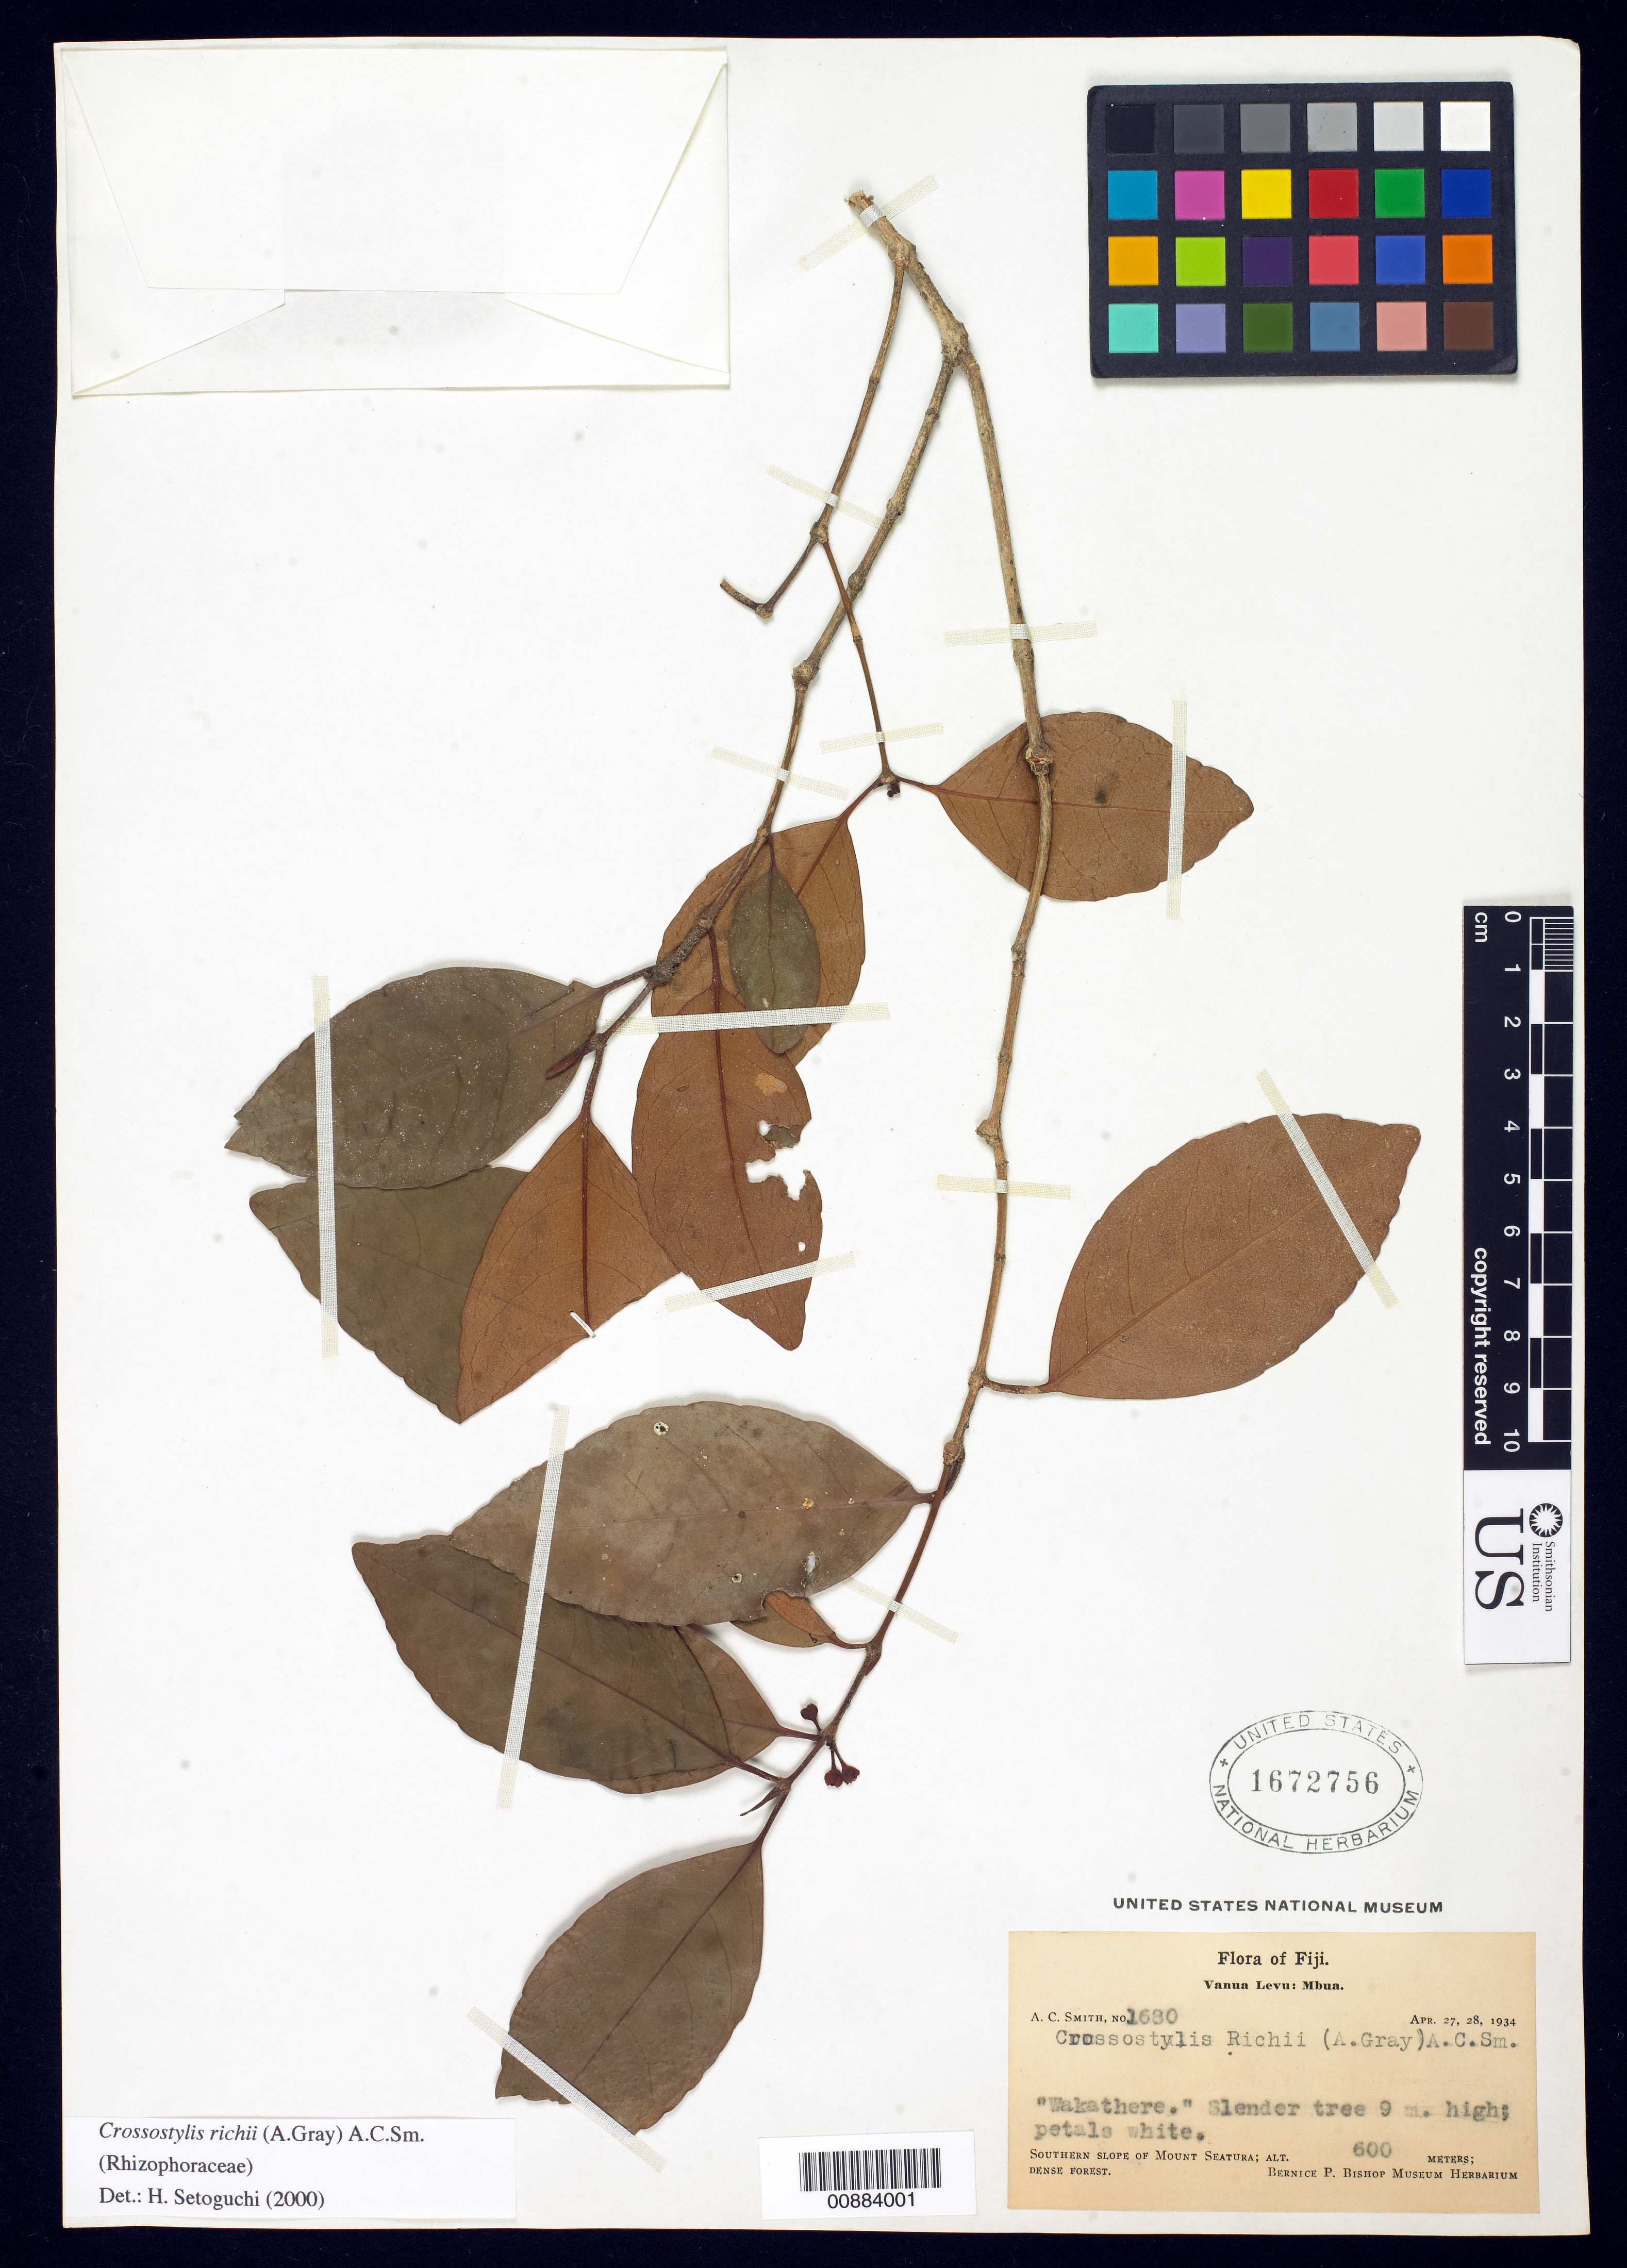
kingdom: Plantae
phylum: Tracheophyta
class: Magnoliopsida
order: Malpighiales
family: Rhizophoraceae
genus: Crossostylis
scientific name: Crossostylis richii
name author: (A. Gray) A.C. Sm.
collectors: C. A. Smith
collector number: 1680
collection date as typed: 27 Apr 1934 to 28 Apr 1934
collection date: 1934-04-27/1934-04-28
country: Fiji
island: Mbua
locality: Southern slope of Mt. Seatura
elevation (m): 600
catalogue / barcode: US 1672756